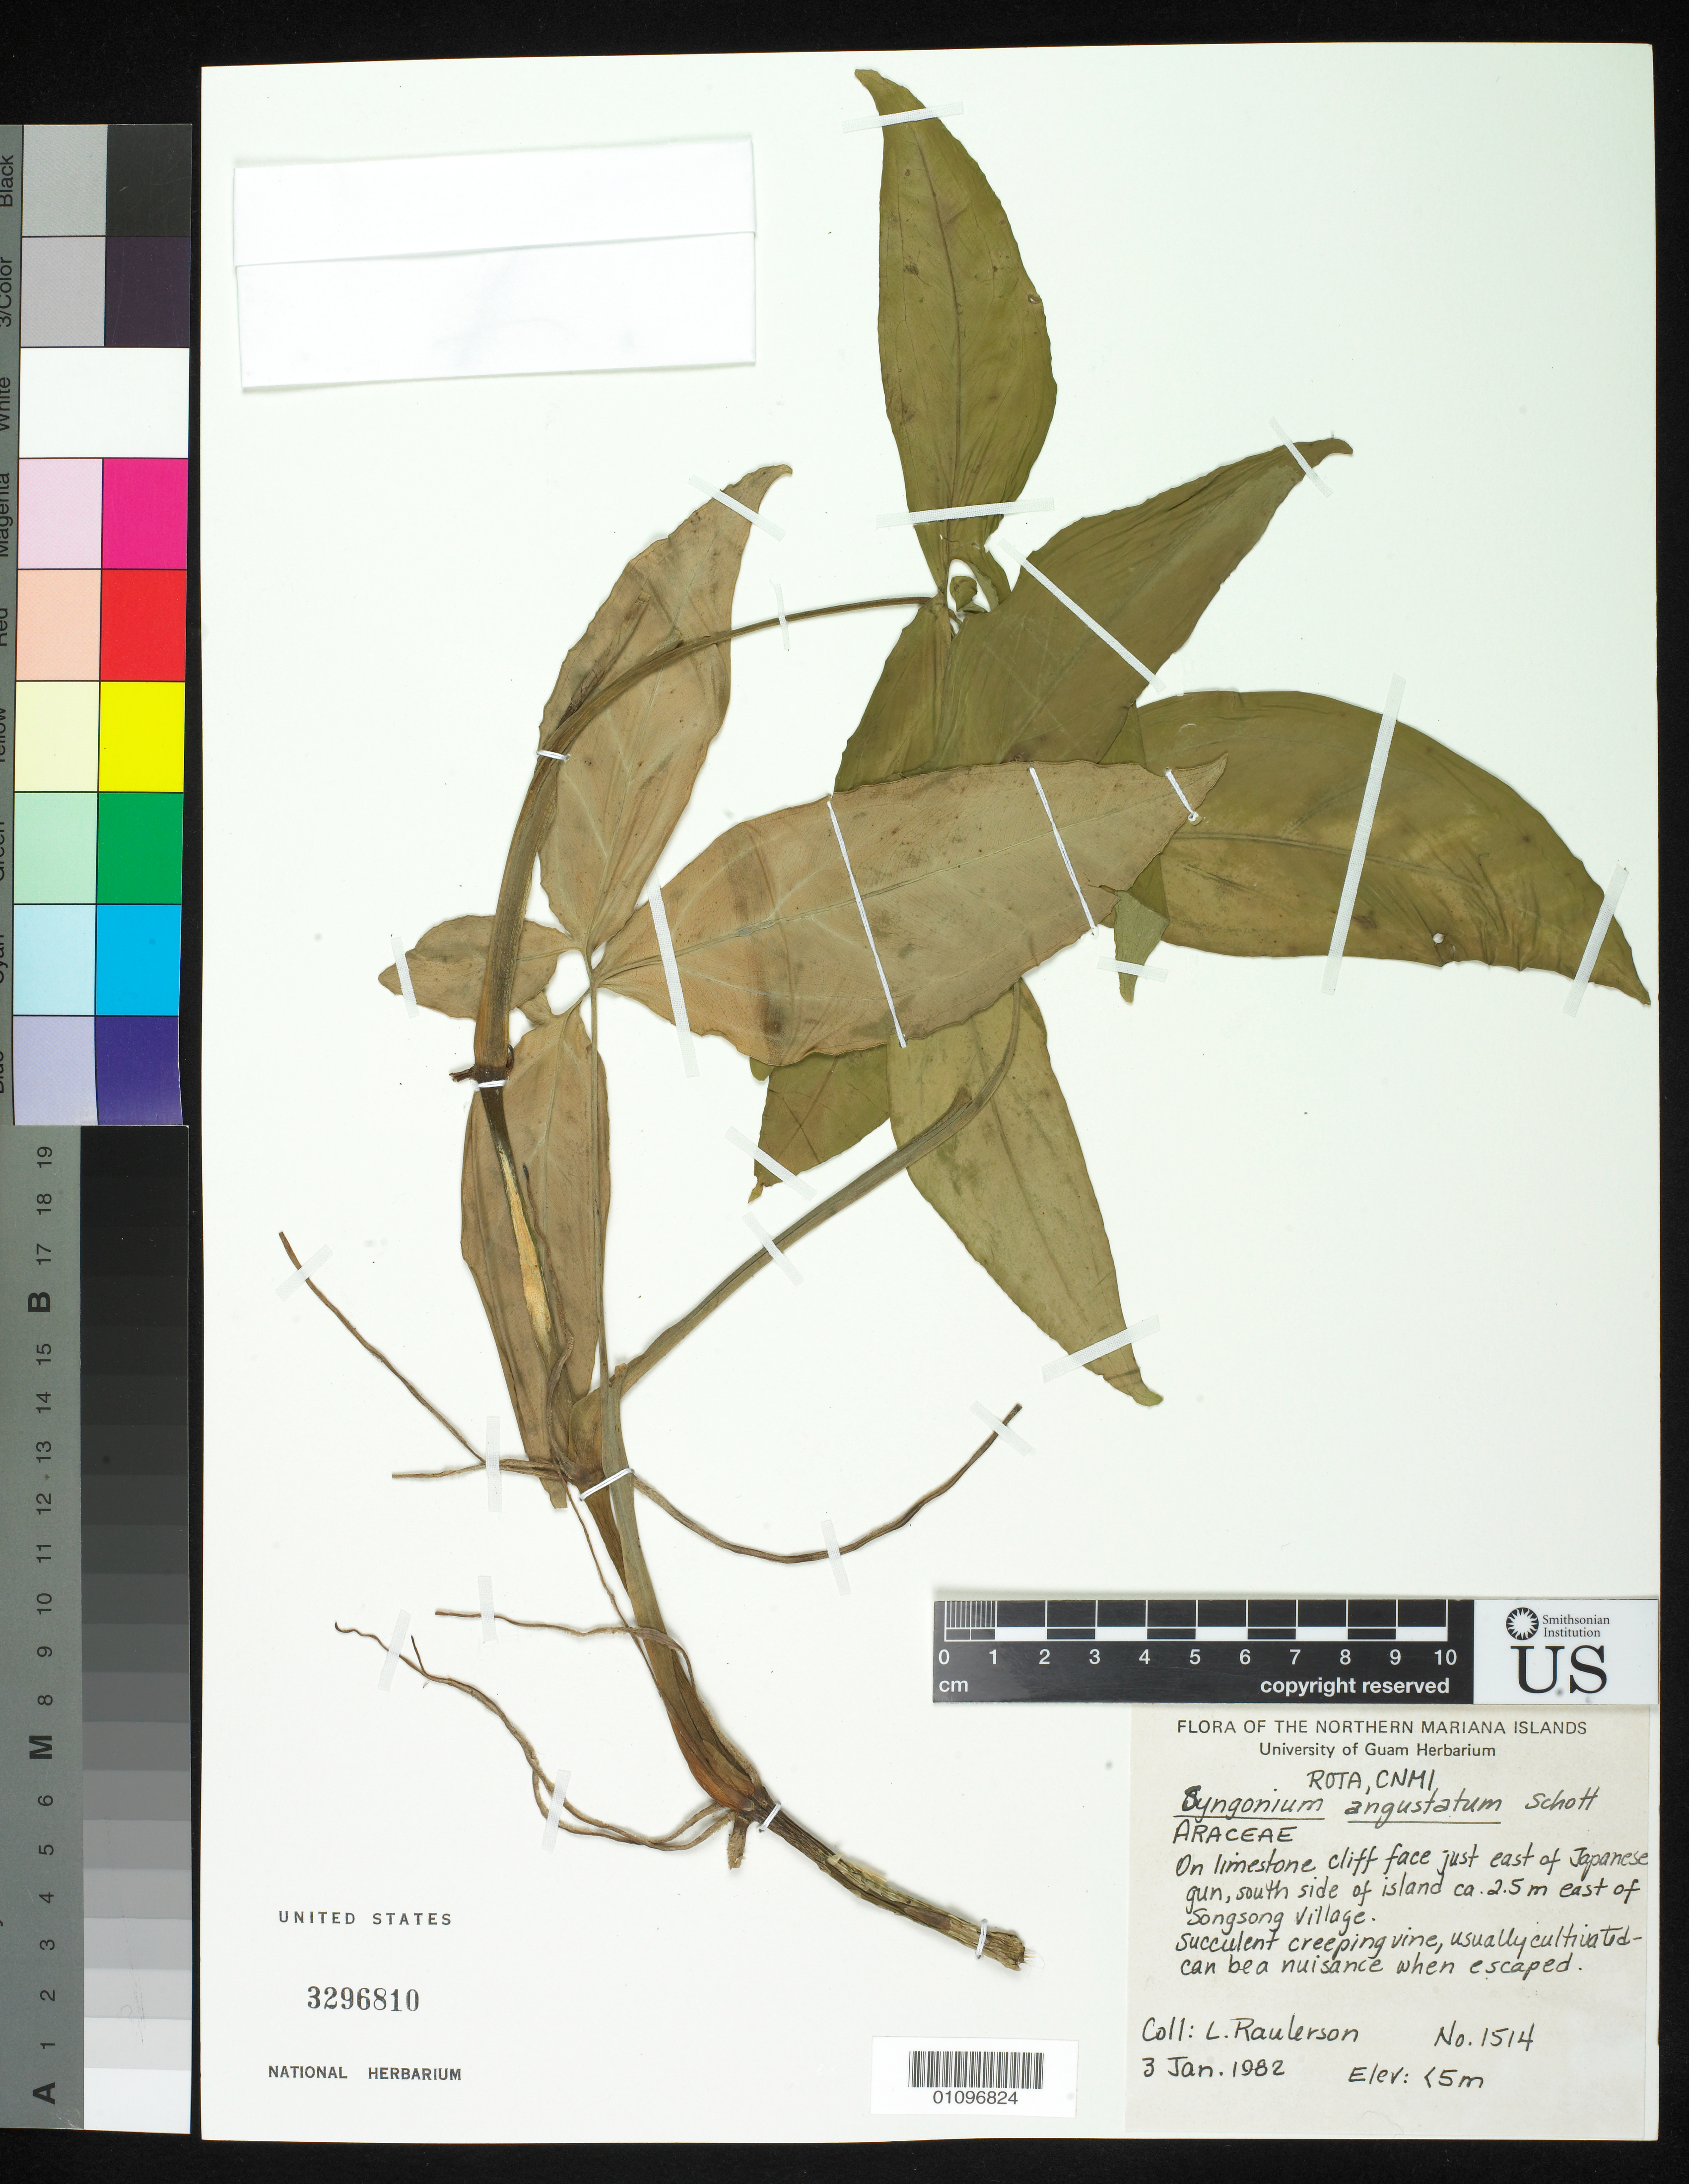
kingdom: Plantae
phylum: Tracheophyta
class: Liliopsida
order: Alismatales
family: Araceae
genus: Syngonium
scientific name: Syngonium angustatum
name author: Schott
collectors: L. Raulerson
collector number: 1514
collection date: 1982-01-03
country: Northern Mariana Islands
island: Rota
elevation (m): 5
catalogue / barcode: US 3296810